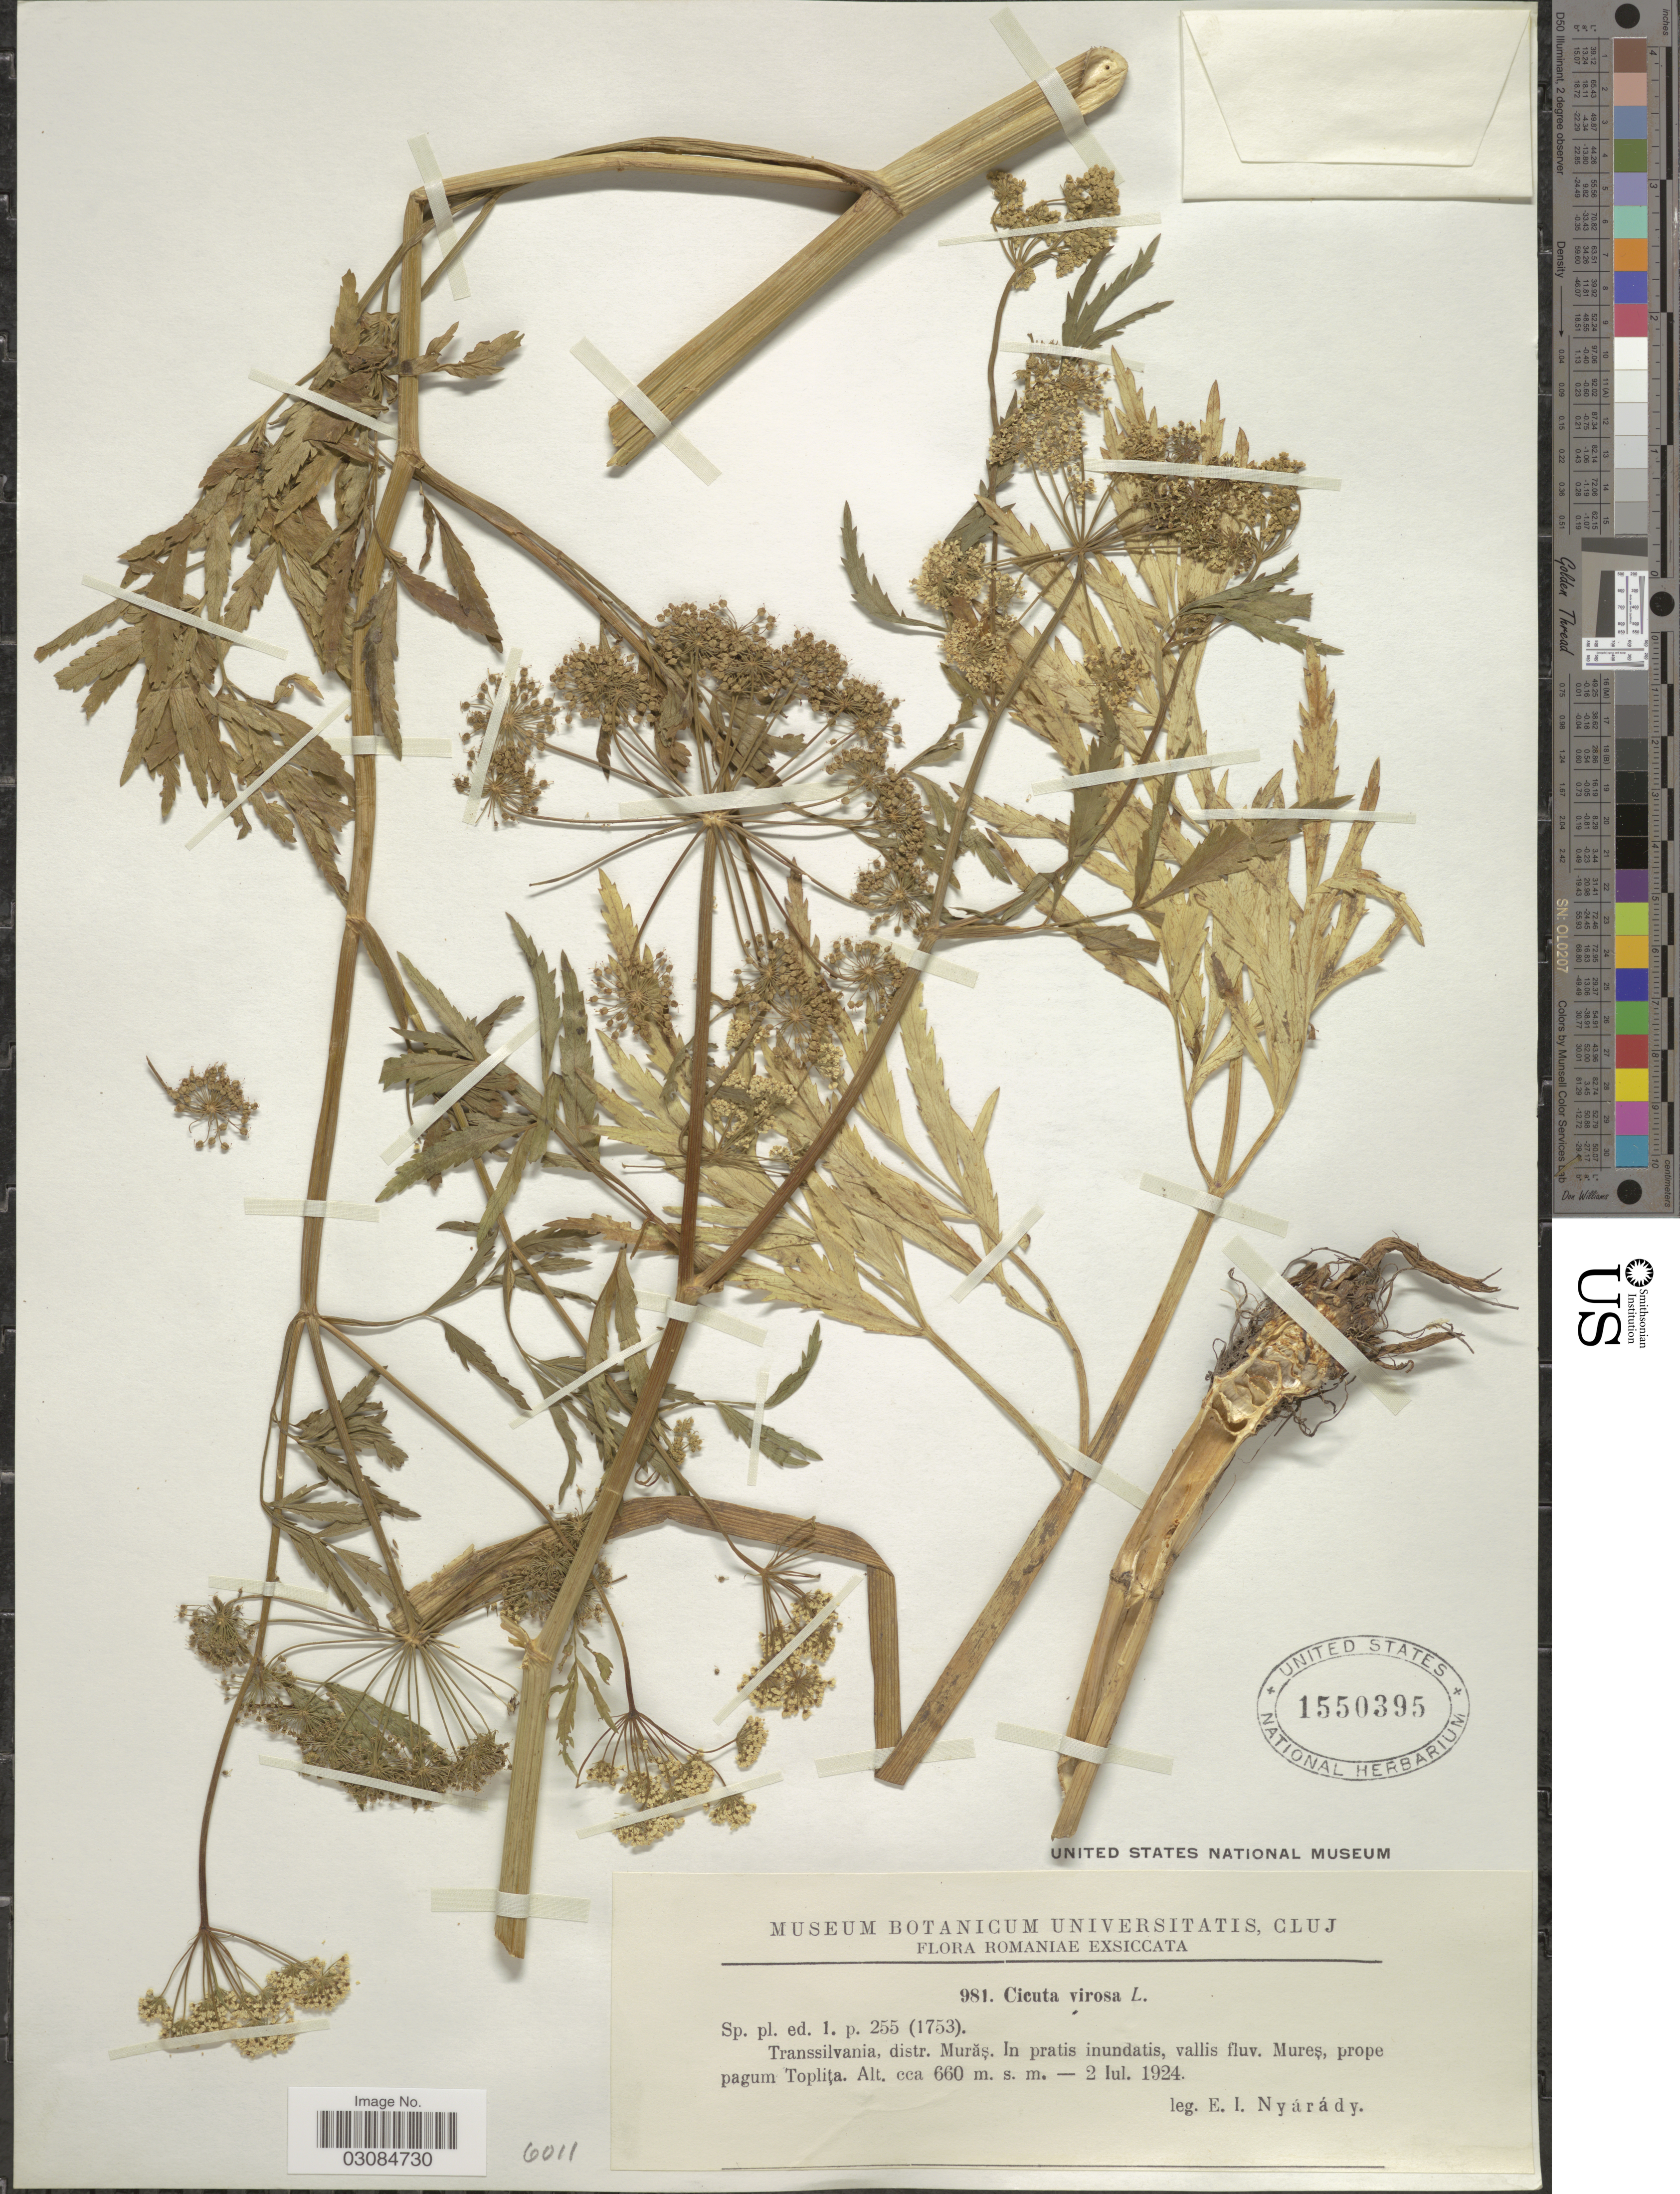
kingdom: Plantae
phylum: Tracheophyta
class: Magnoliopsida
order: Apiales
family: Apiaceae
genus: Cicuta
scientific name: Cicuta virosa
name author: L.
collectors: E. Nyárády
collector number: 981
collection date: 1924-07-02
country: Romania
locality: Transsilvania, distr. Murăş. In pratis inundatis, vallis fluv. Mureş, prope pagum Topliţa.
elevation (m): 660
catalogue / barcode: US 1550395